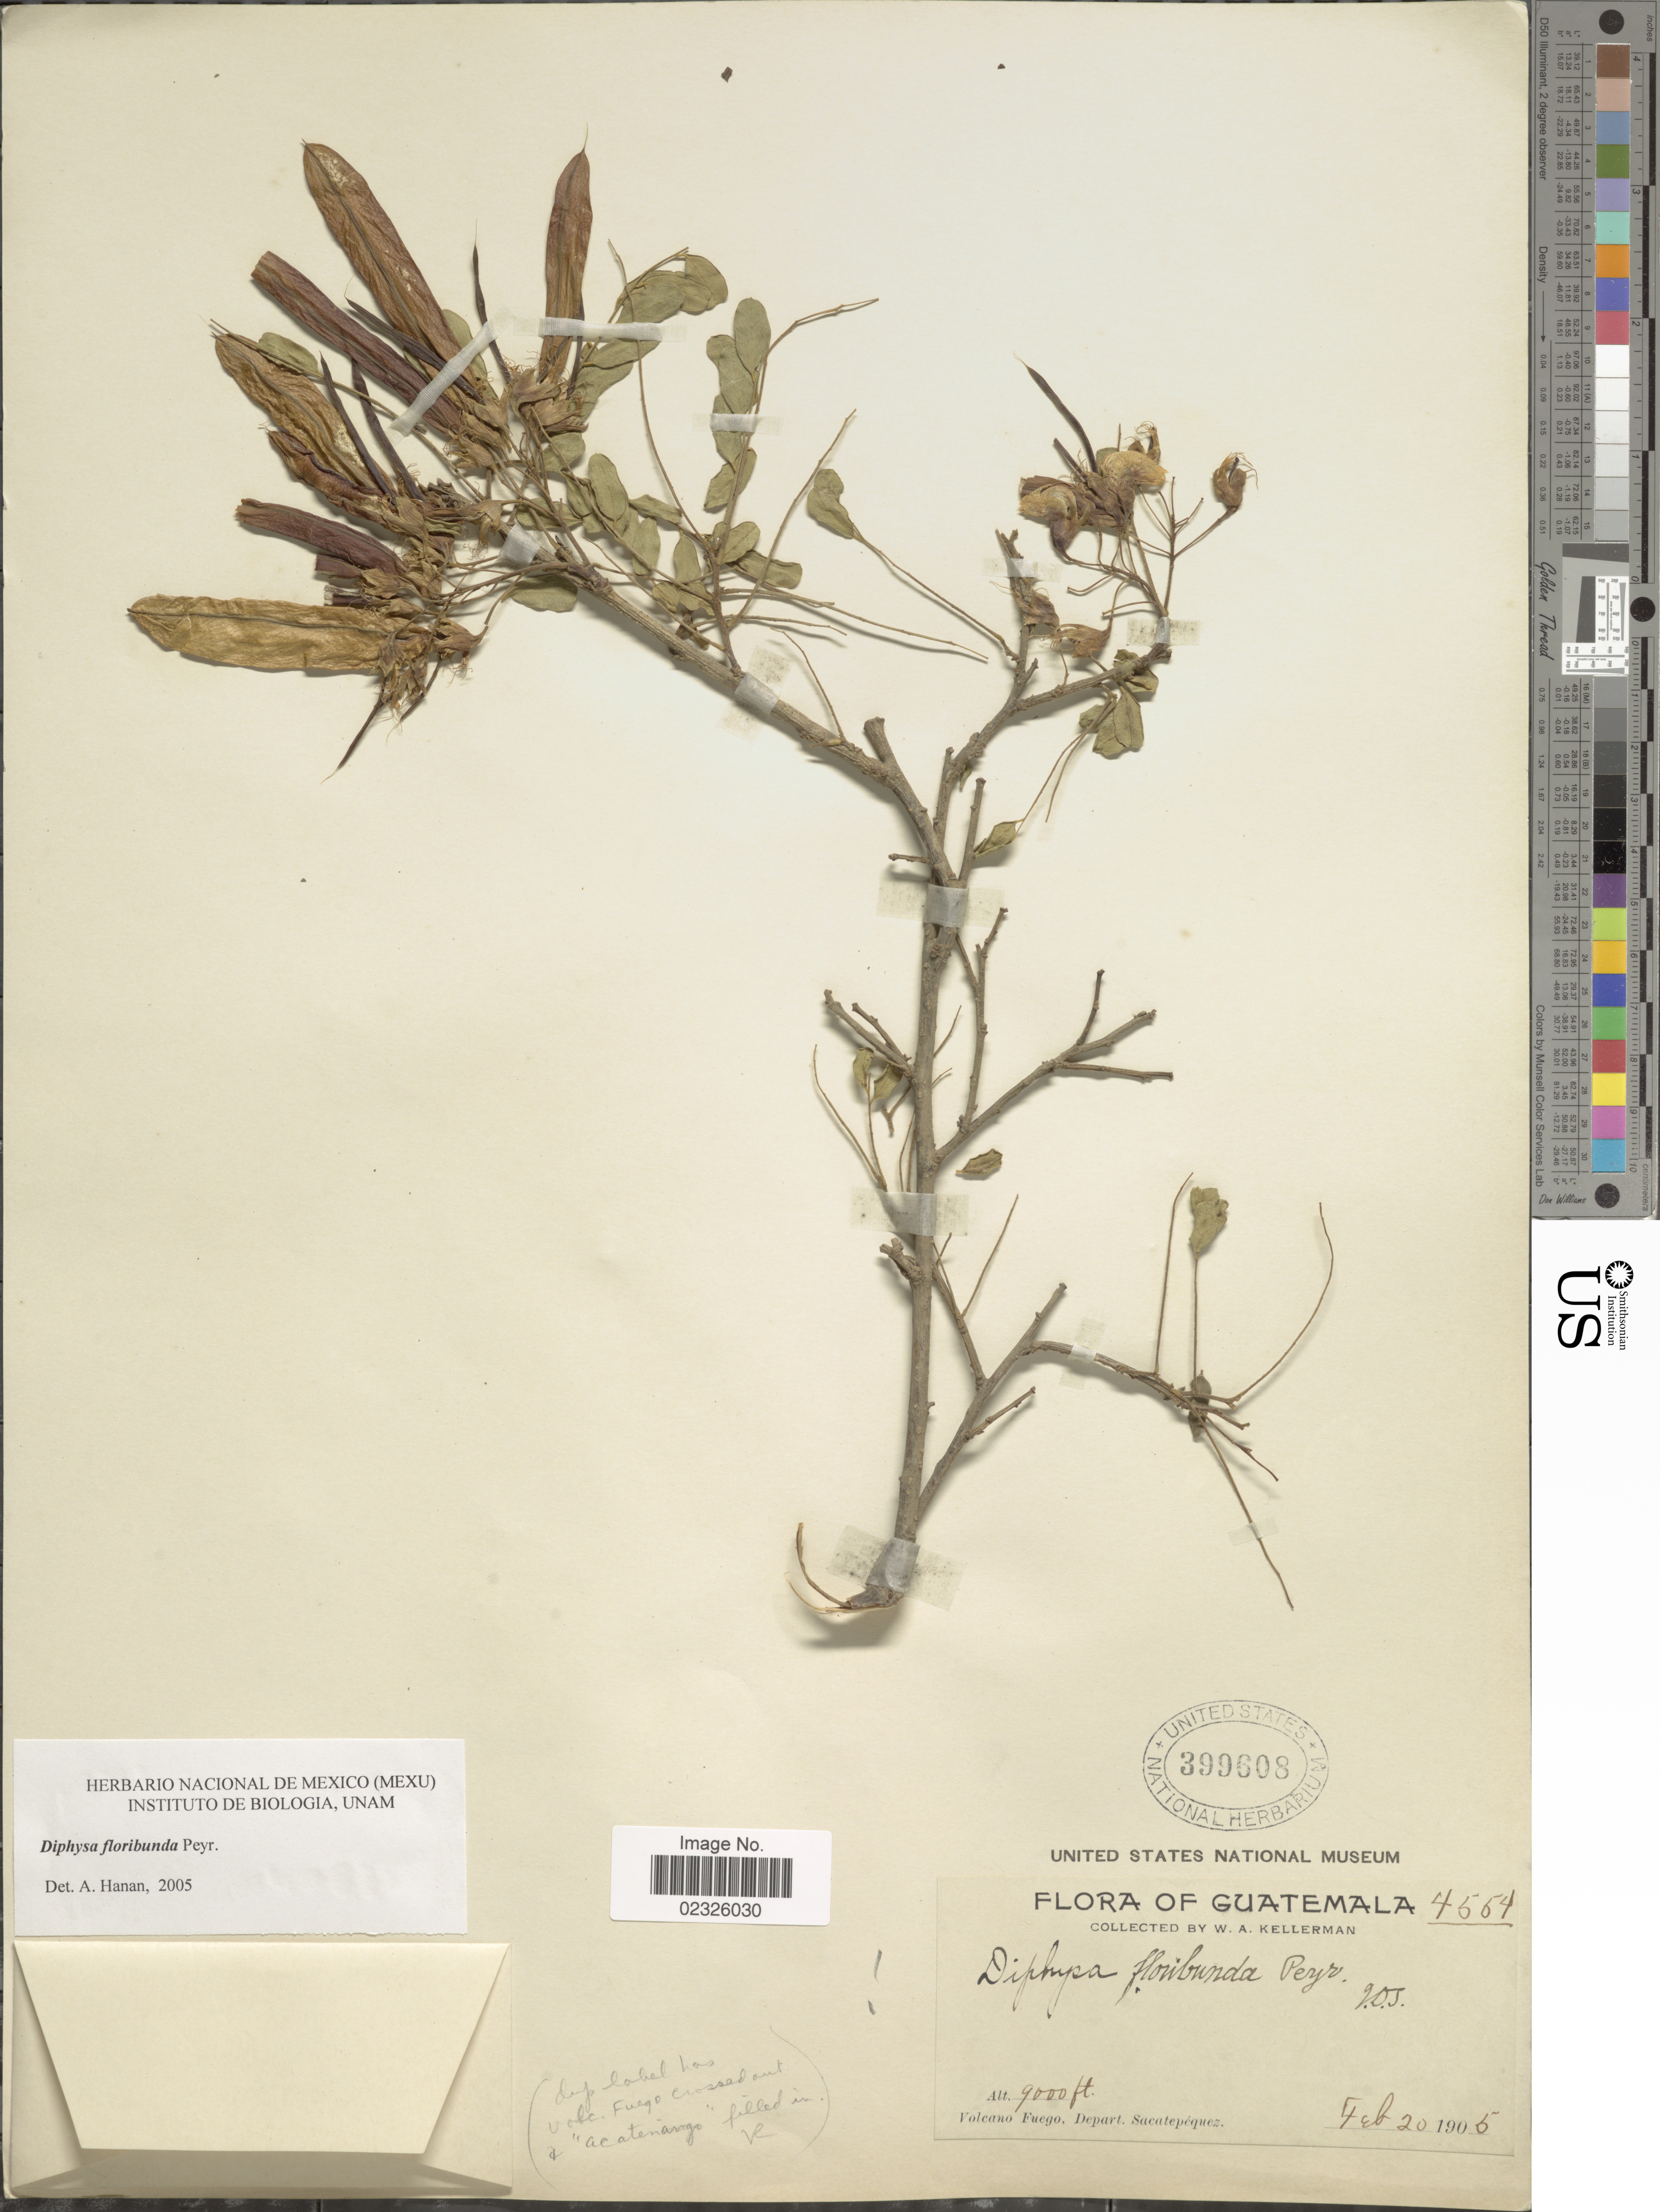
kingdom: Plantae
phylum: Tracheophyta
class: Magnoliopsida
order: Fabales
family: Fabaceae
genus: Diphysa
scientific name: Diphysa floribunda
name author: Peyr.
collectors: W. Kellerman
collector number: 4554*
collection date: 1905-02-20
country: Guatemala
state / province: Sacatepéquez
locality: Volcano Fuego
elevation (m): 2743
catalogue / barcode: US 399608